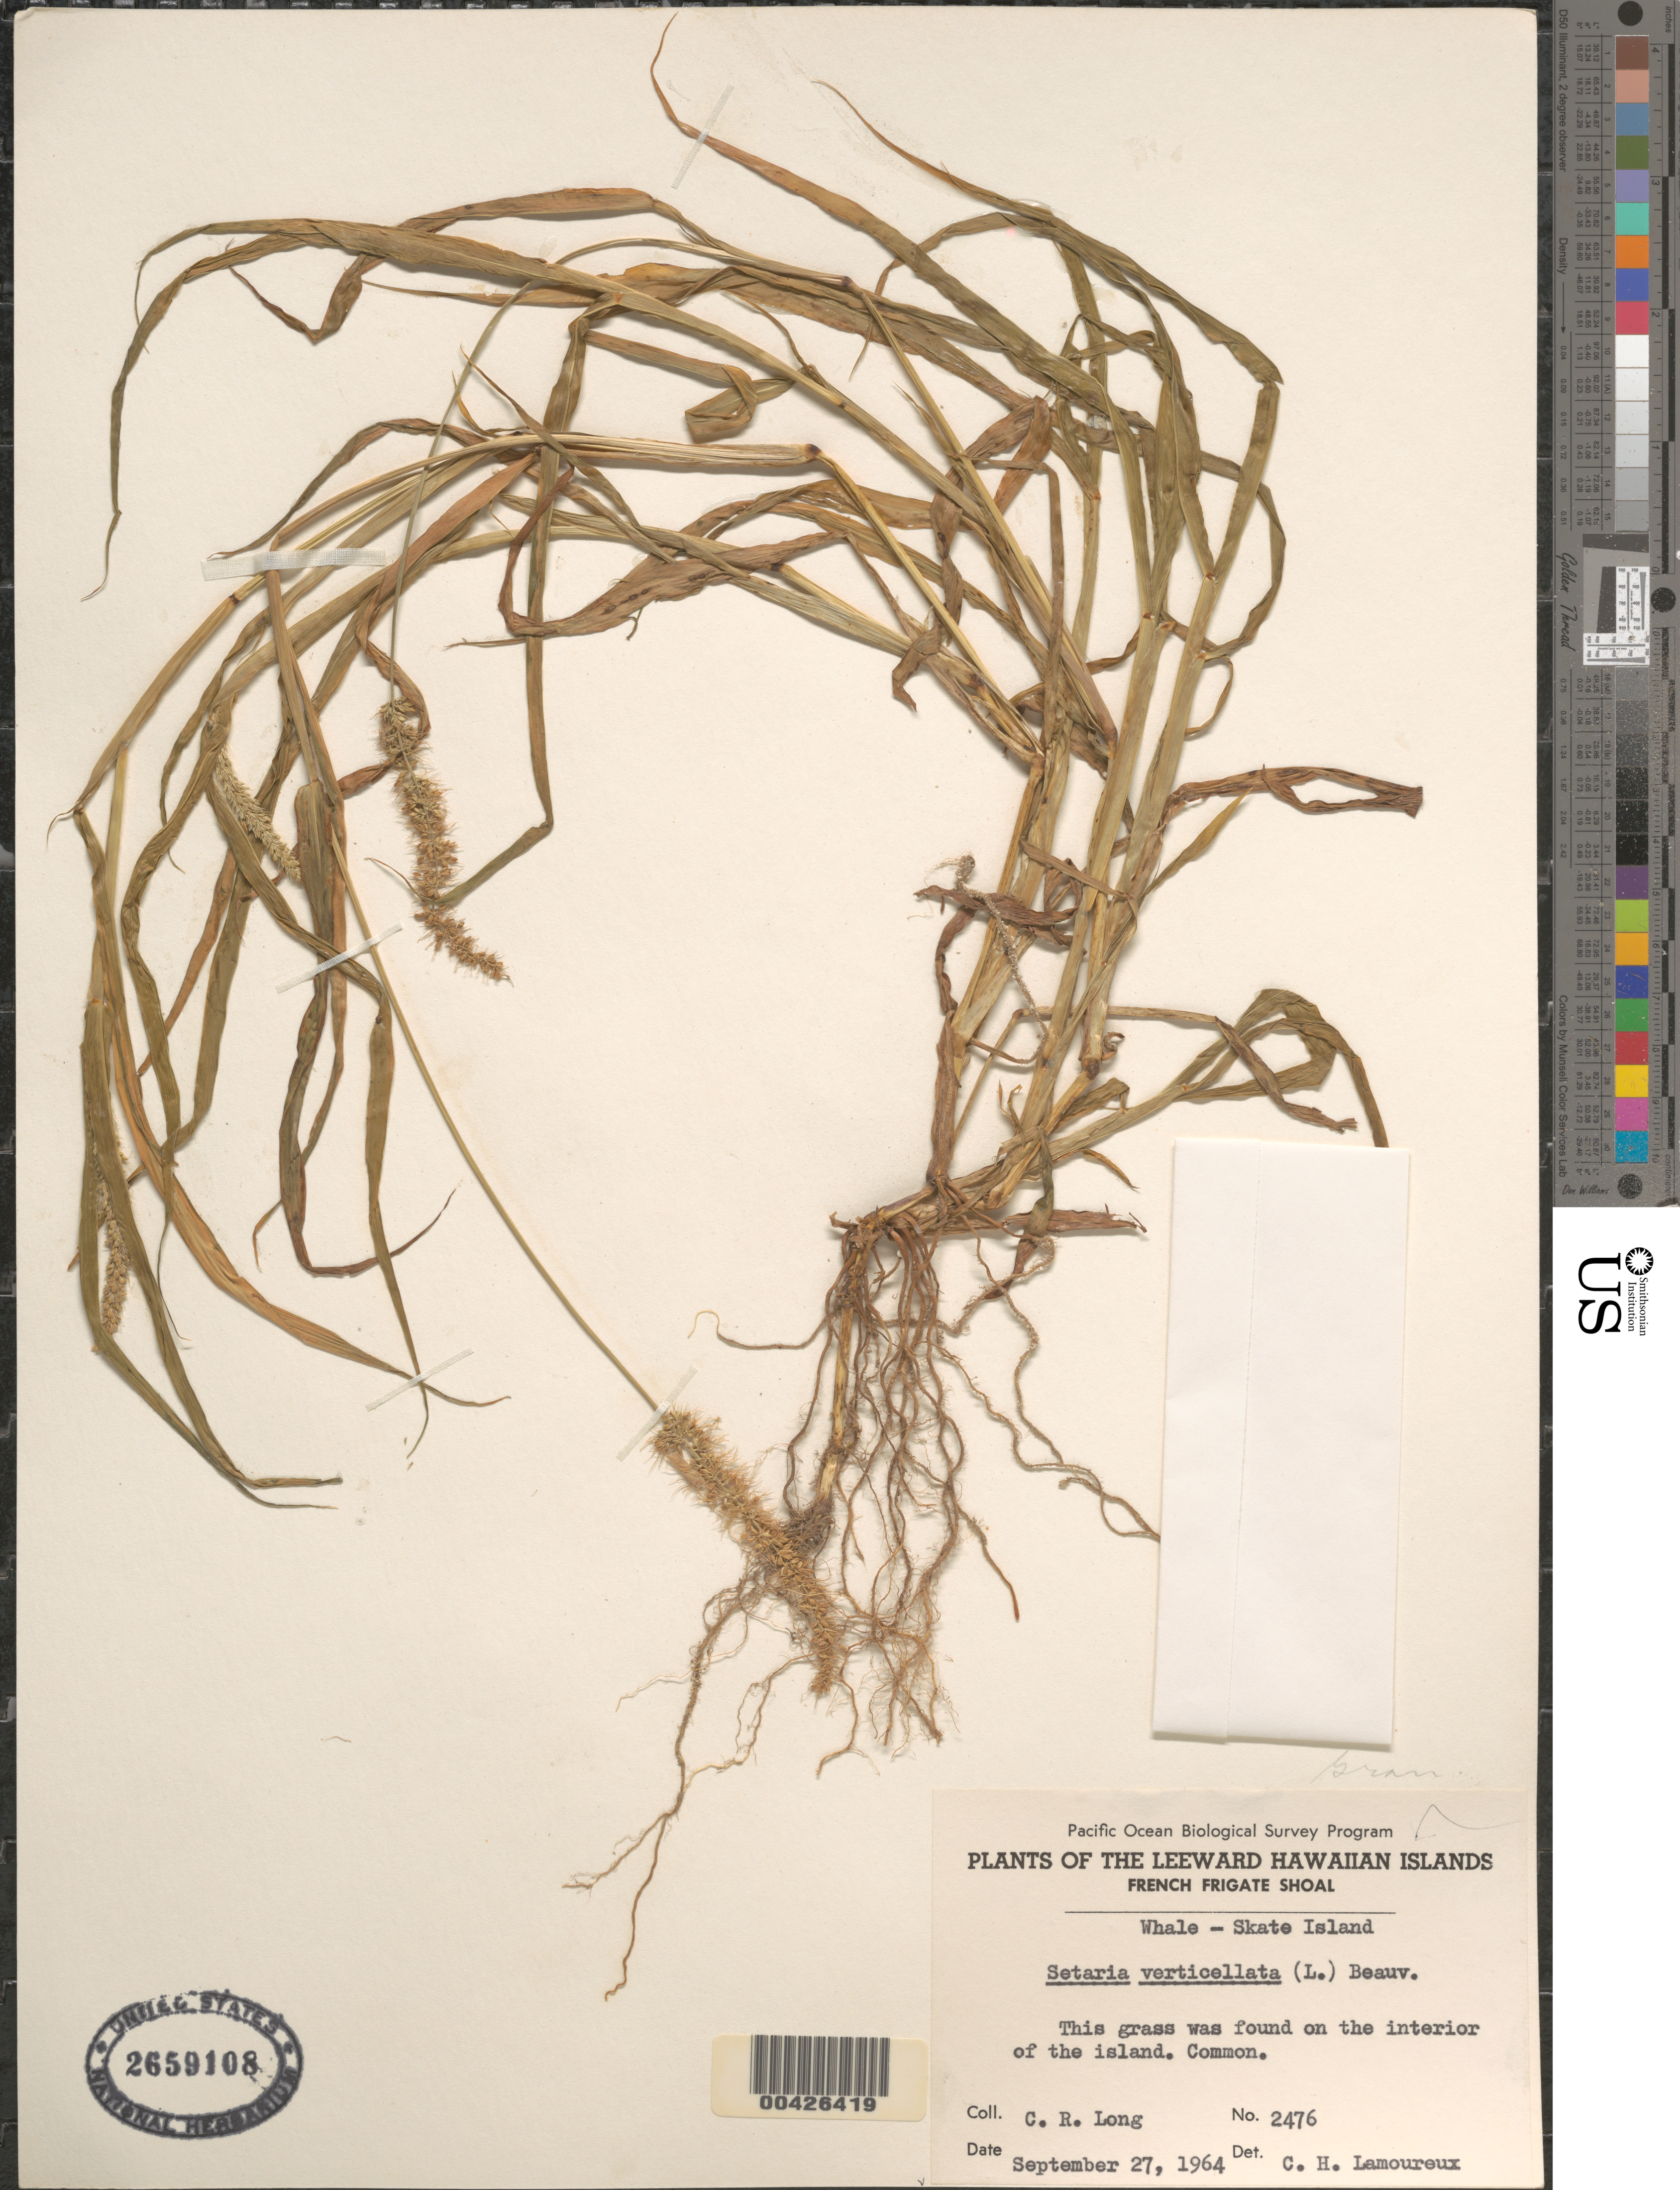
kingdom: Plantae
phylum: Tracheophyta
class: Liliopsida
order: Poales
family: Poaceae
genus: Setaria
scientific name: Setaria adhaerens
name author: (Forssk.) Chiov.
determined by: Wagner, W. L., (BOT), Smithsonian Institution - National Museum of Natural History (UNITED STATES)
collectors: C. Long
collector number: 2476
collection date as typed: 27 Sep 1964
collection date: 1964-09-27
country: United States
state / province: Hawaii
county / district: Honolulu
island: French Frigate Shoals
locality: Whale-Skate Islet, interior of the island.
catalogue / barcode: US 2659108